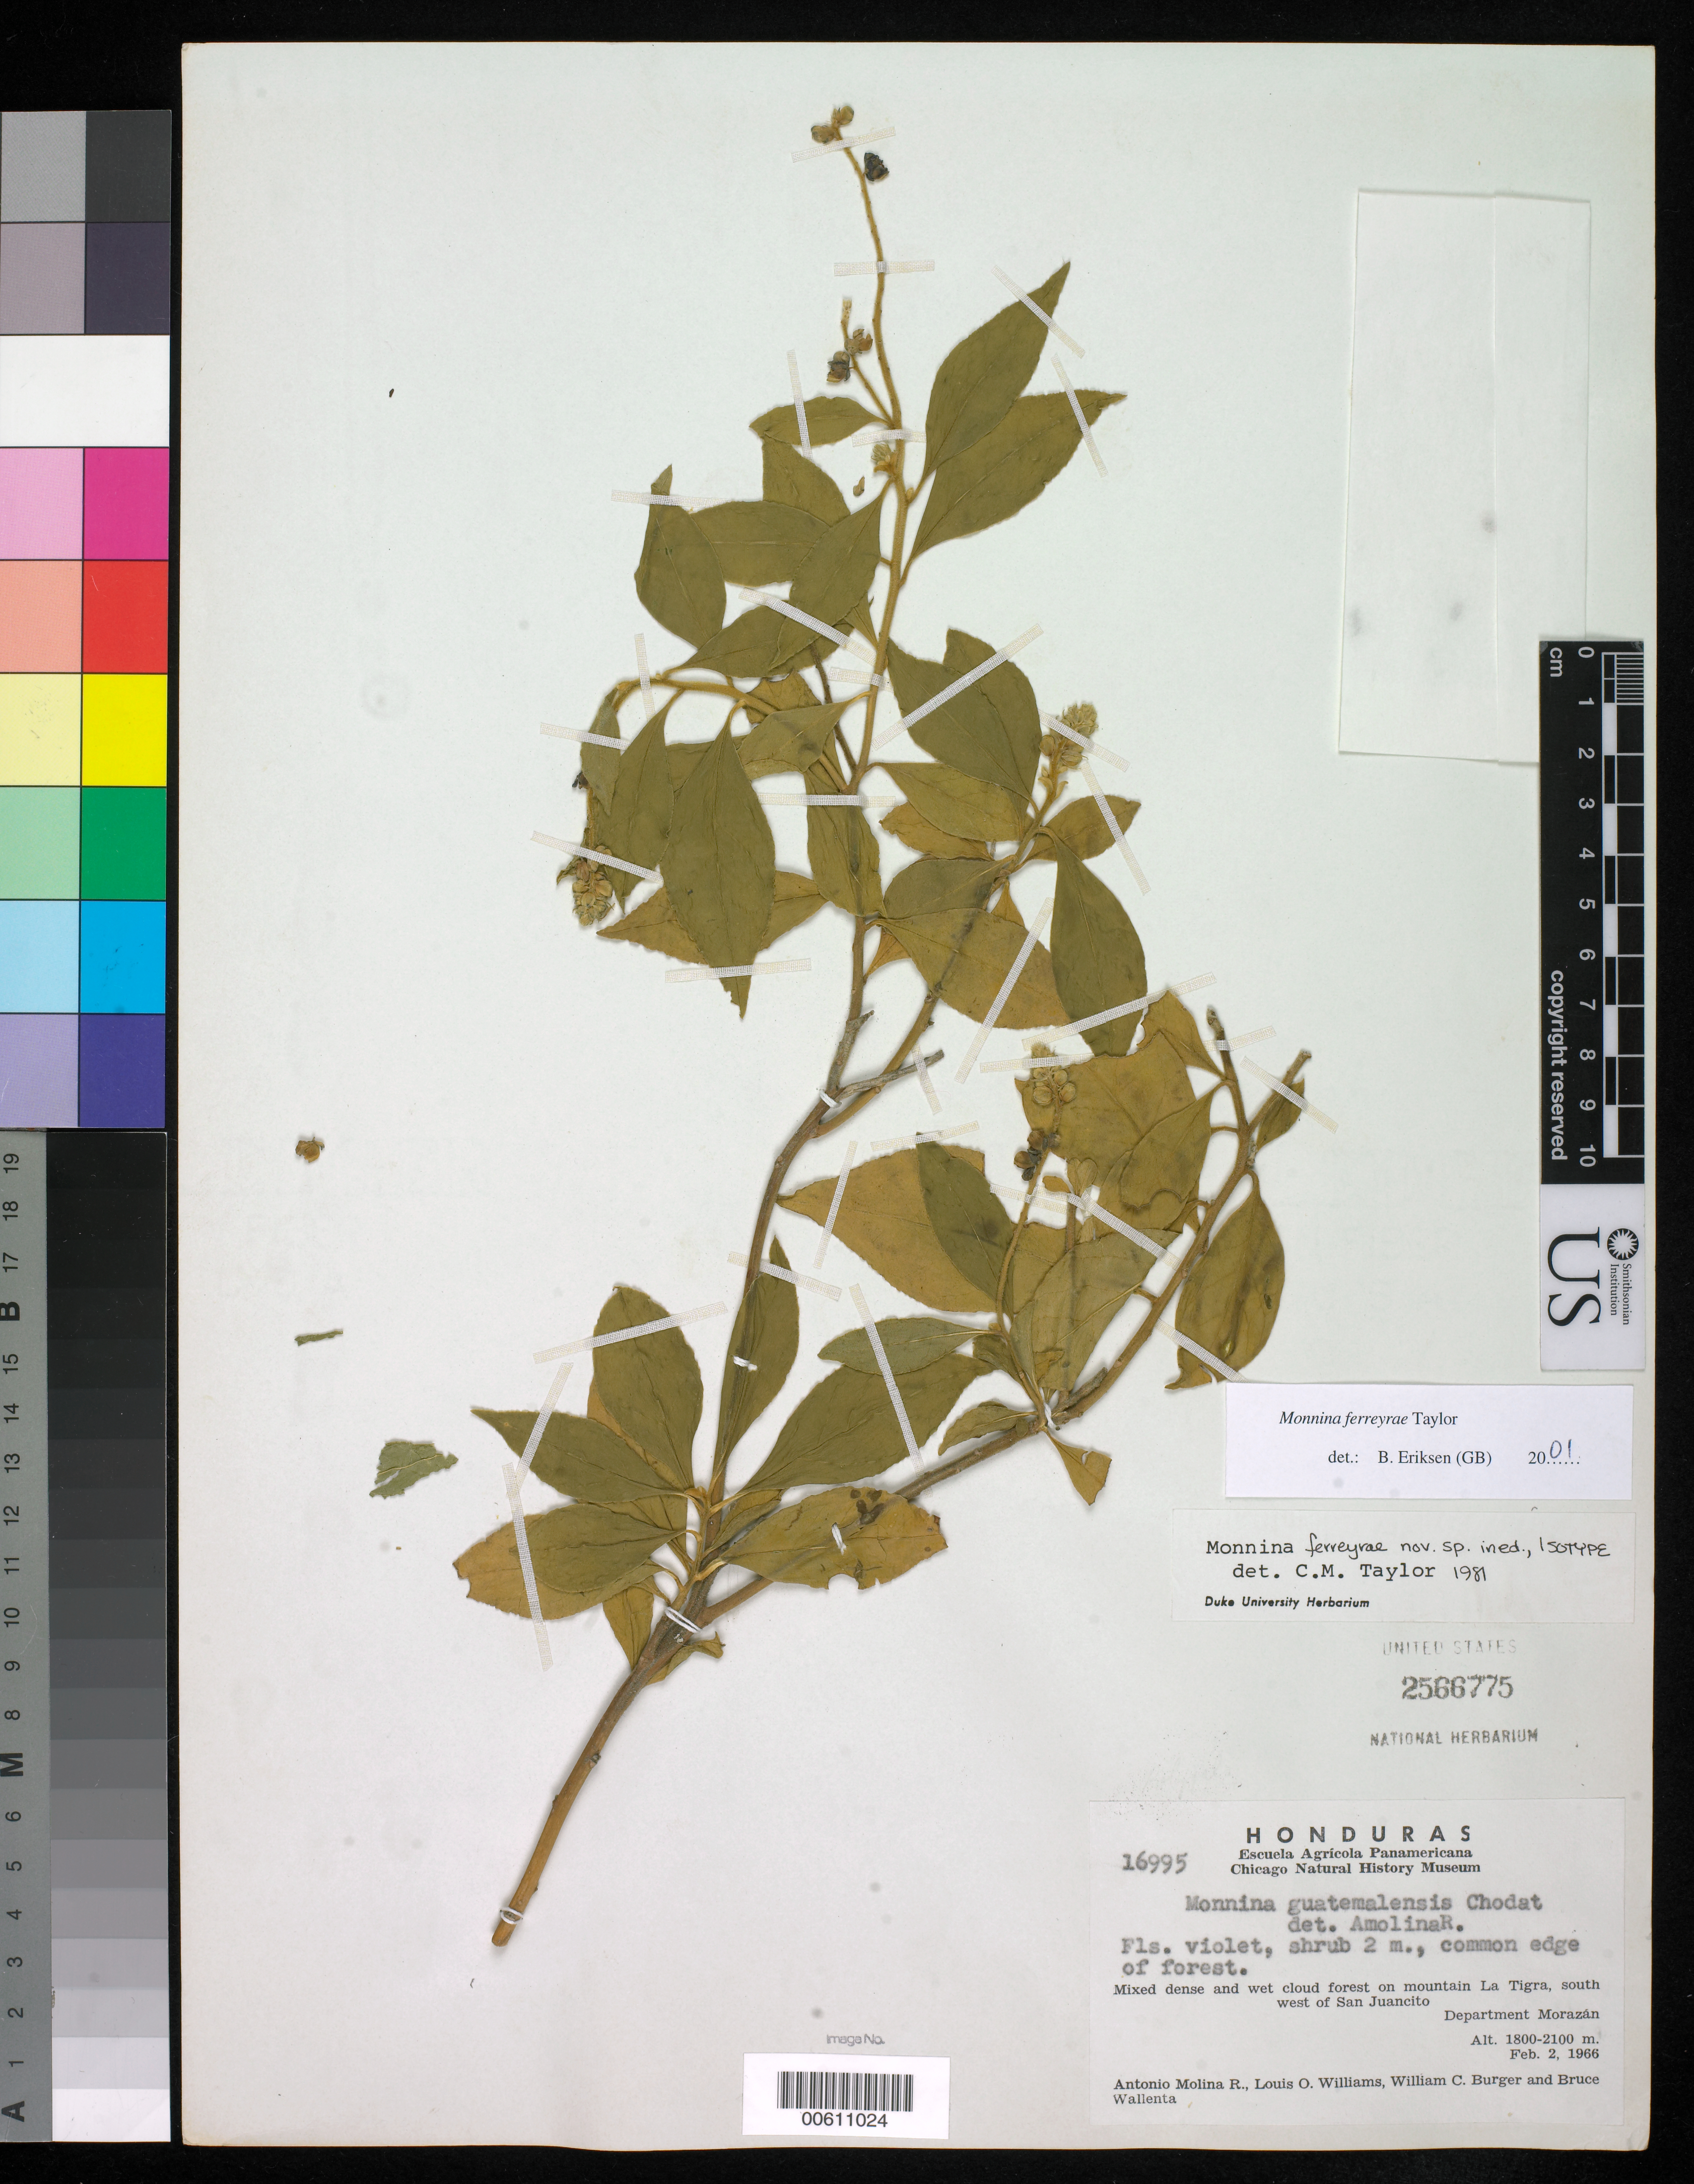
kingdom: Plantae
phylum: Tracheophyta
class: Magnoliopsida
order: Fabales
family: Polygalaceae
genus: Monnina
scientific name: Monnina ferreyrae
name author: C.M. Taylor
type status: Isotype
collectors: A. Molina R., L. O. Williams, W. Burger & B. Wallenta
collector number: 16995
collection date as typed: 02 Feb 1966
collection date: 1966-02-02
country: Honduras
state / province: Fco. Morazán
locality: On mountain La Tigra, SW of San Juancito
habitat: Mixed dense and wet cloud forest.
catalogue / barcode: US 2566775